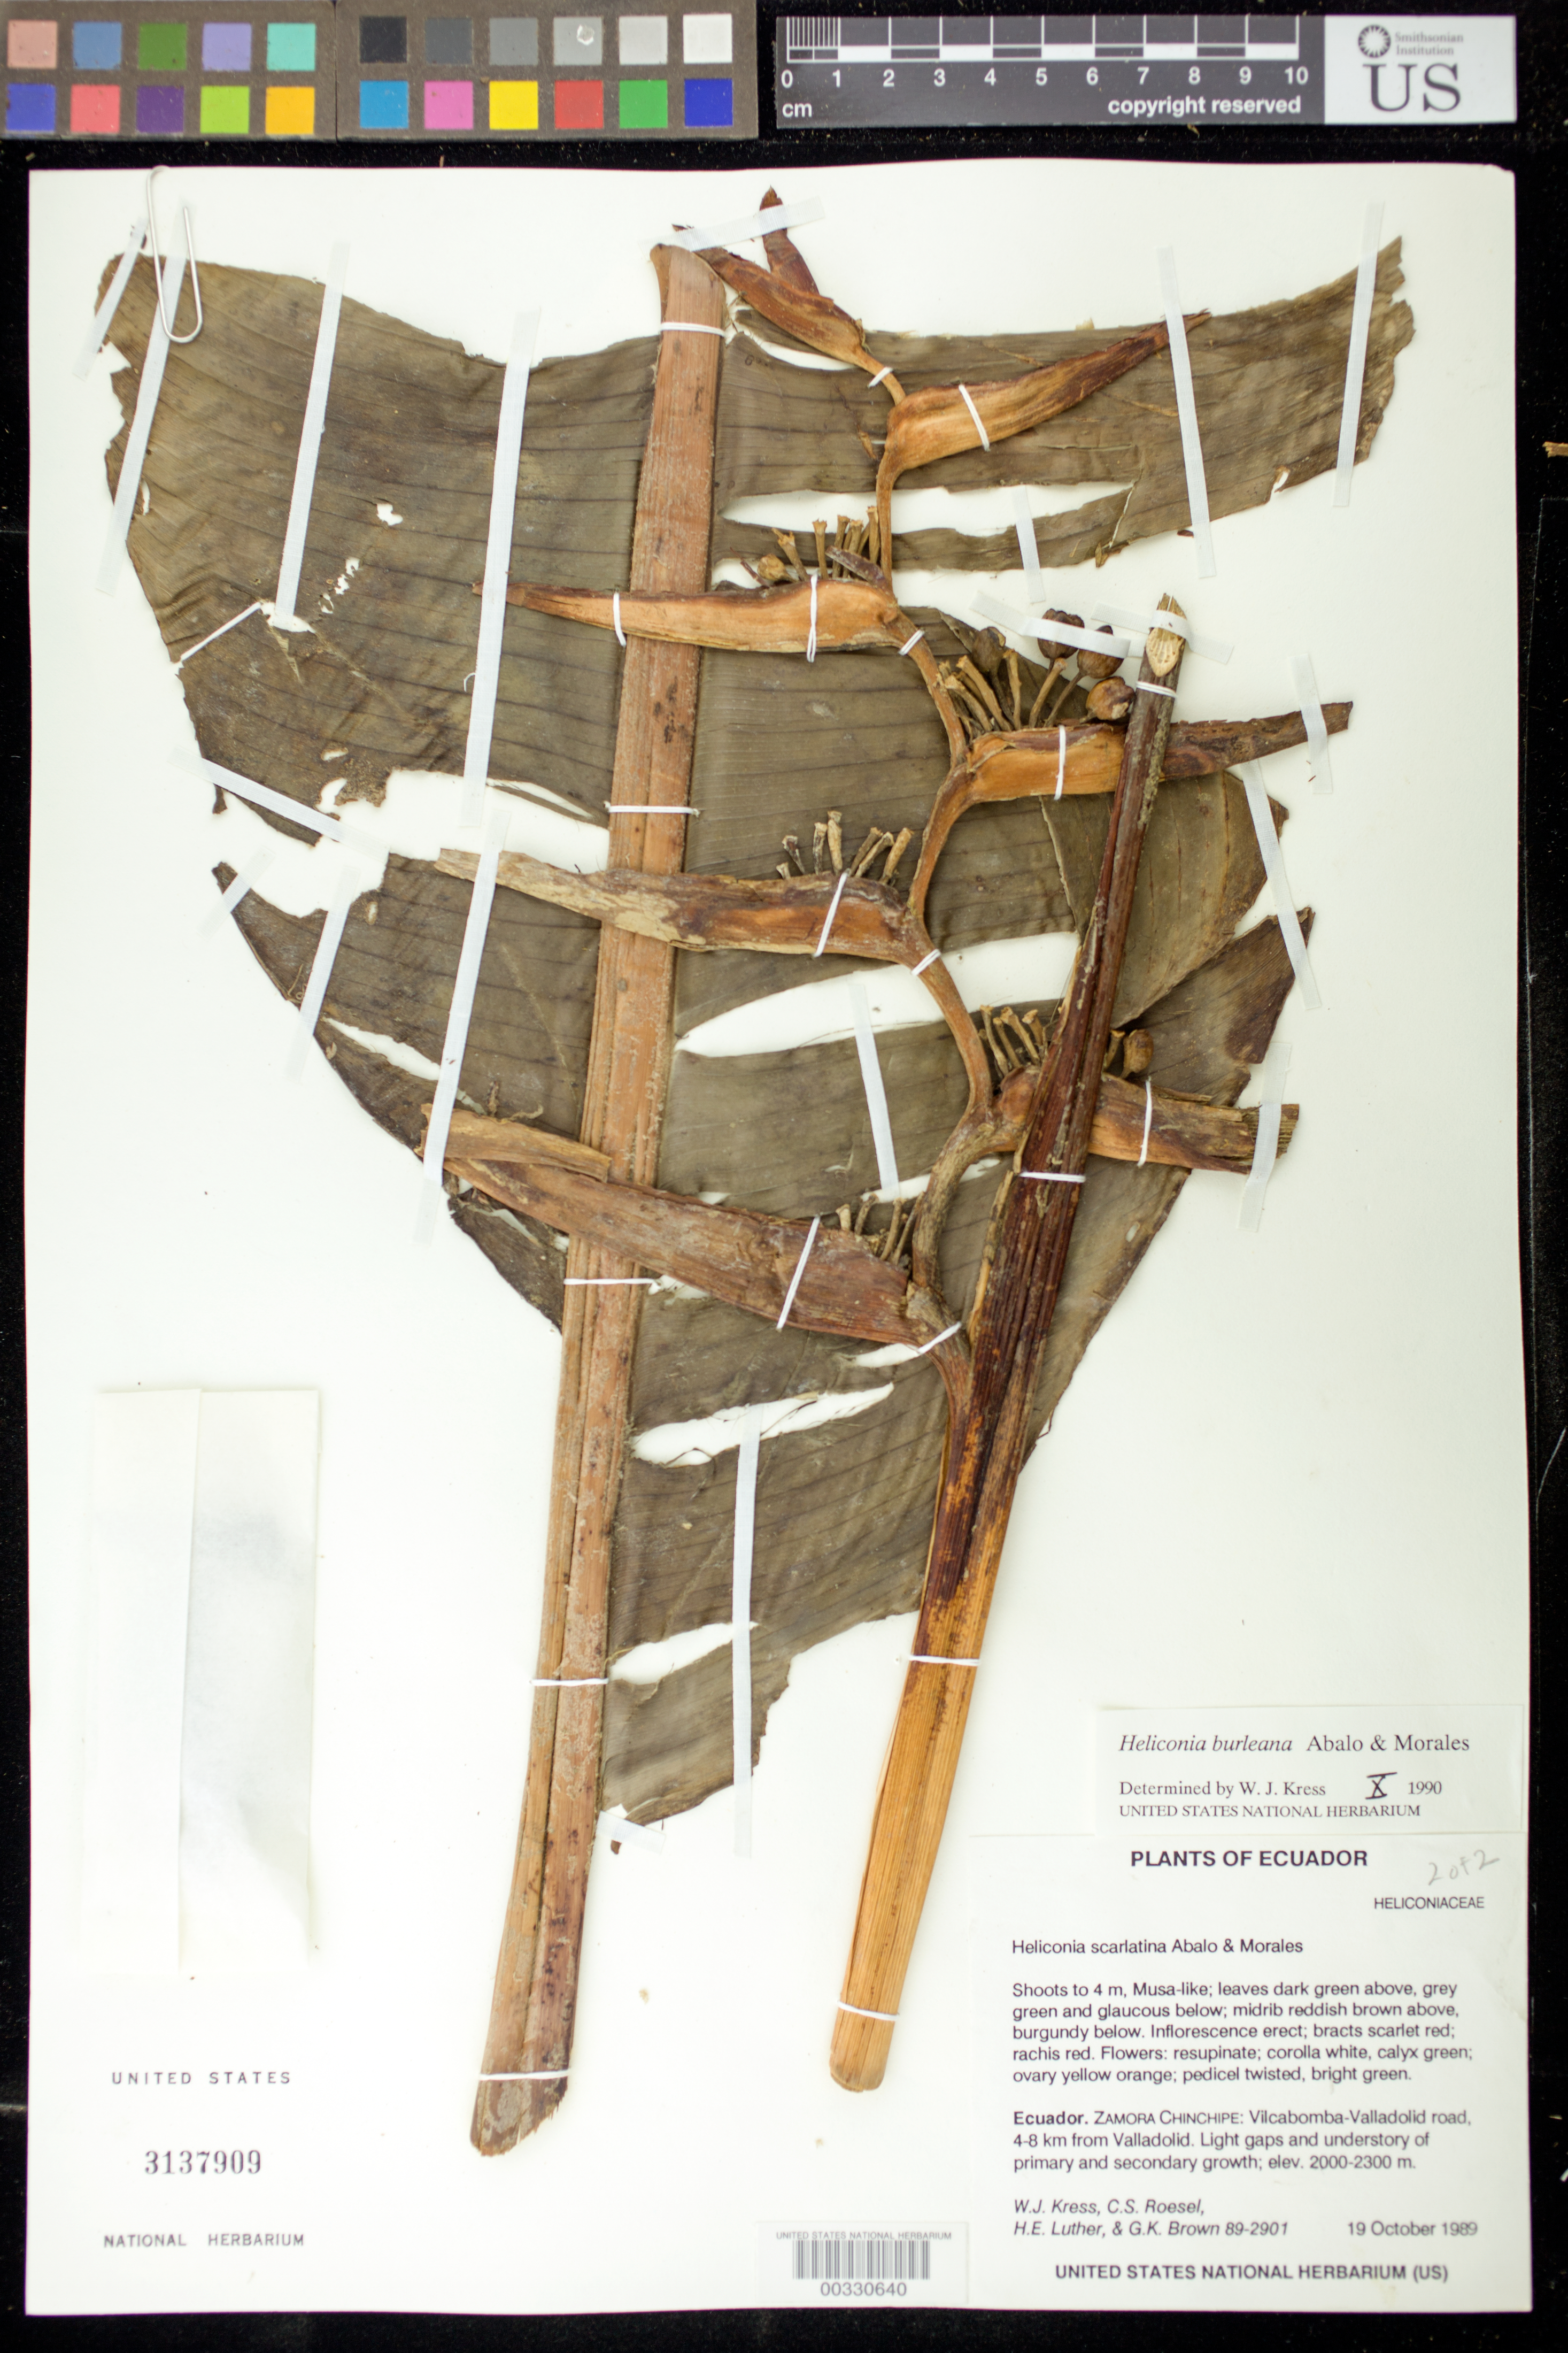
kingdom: Plantae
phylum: Tracheophyta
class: Liliopsida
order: Zingiberales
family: Heliconiaceae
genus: Heliconia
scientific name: Heliconia burleana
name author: Abalo & G. Morales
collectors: W. J. Kress, C. S. Roesel, Harry E. Luther & G. K. Brown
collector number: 89-2901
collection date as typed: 19 Oct 1989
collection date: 1989-10-19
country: Ecuador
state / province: Zamora-Chinchipe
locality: Vilcabomba-valLadolid road, 4-8 km from valLadolid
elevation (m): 2000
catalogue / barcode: US 3137909